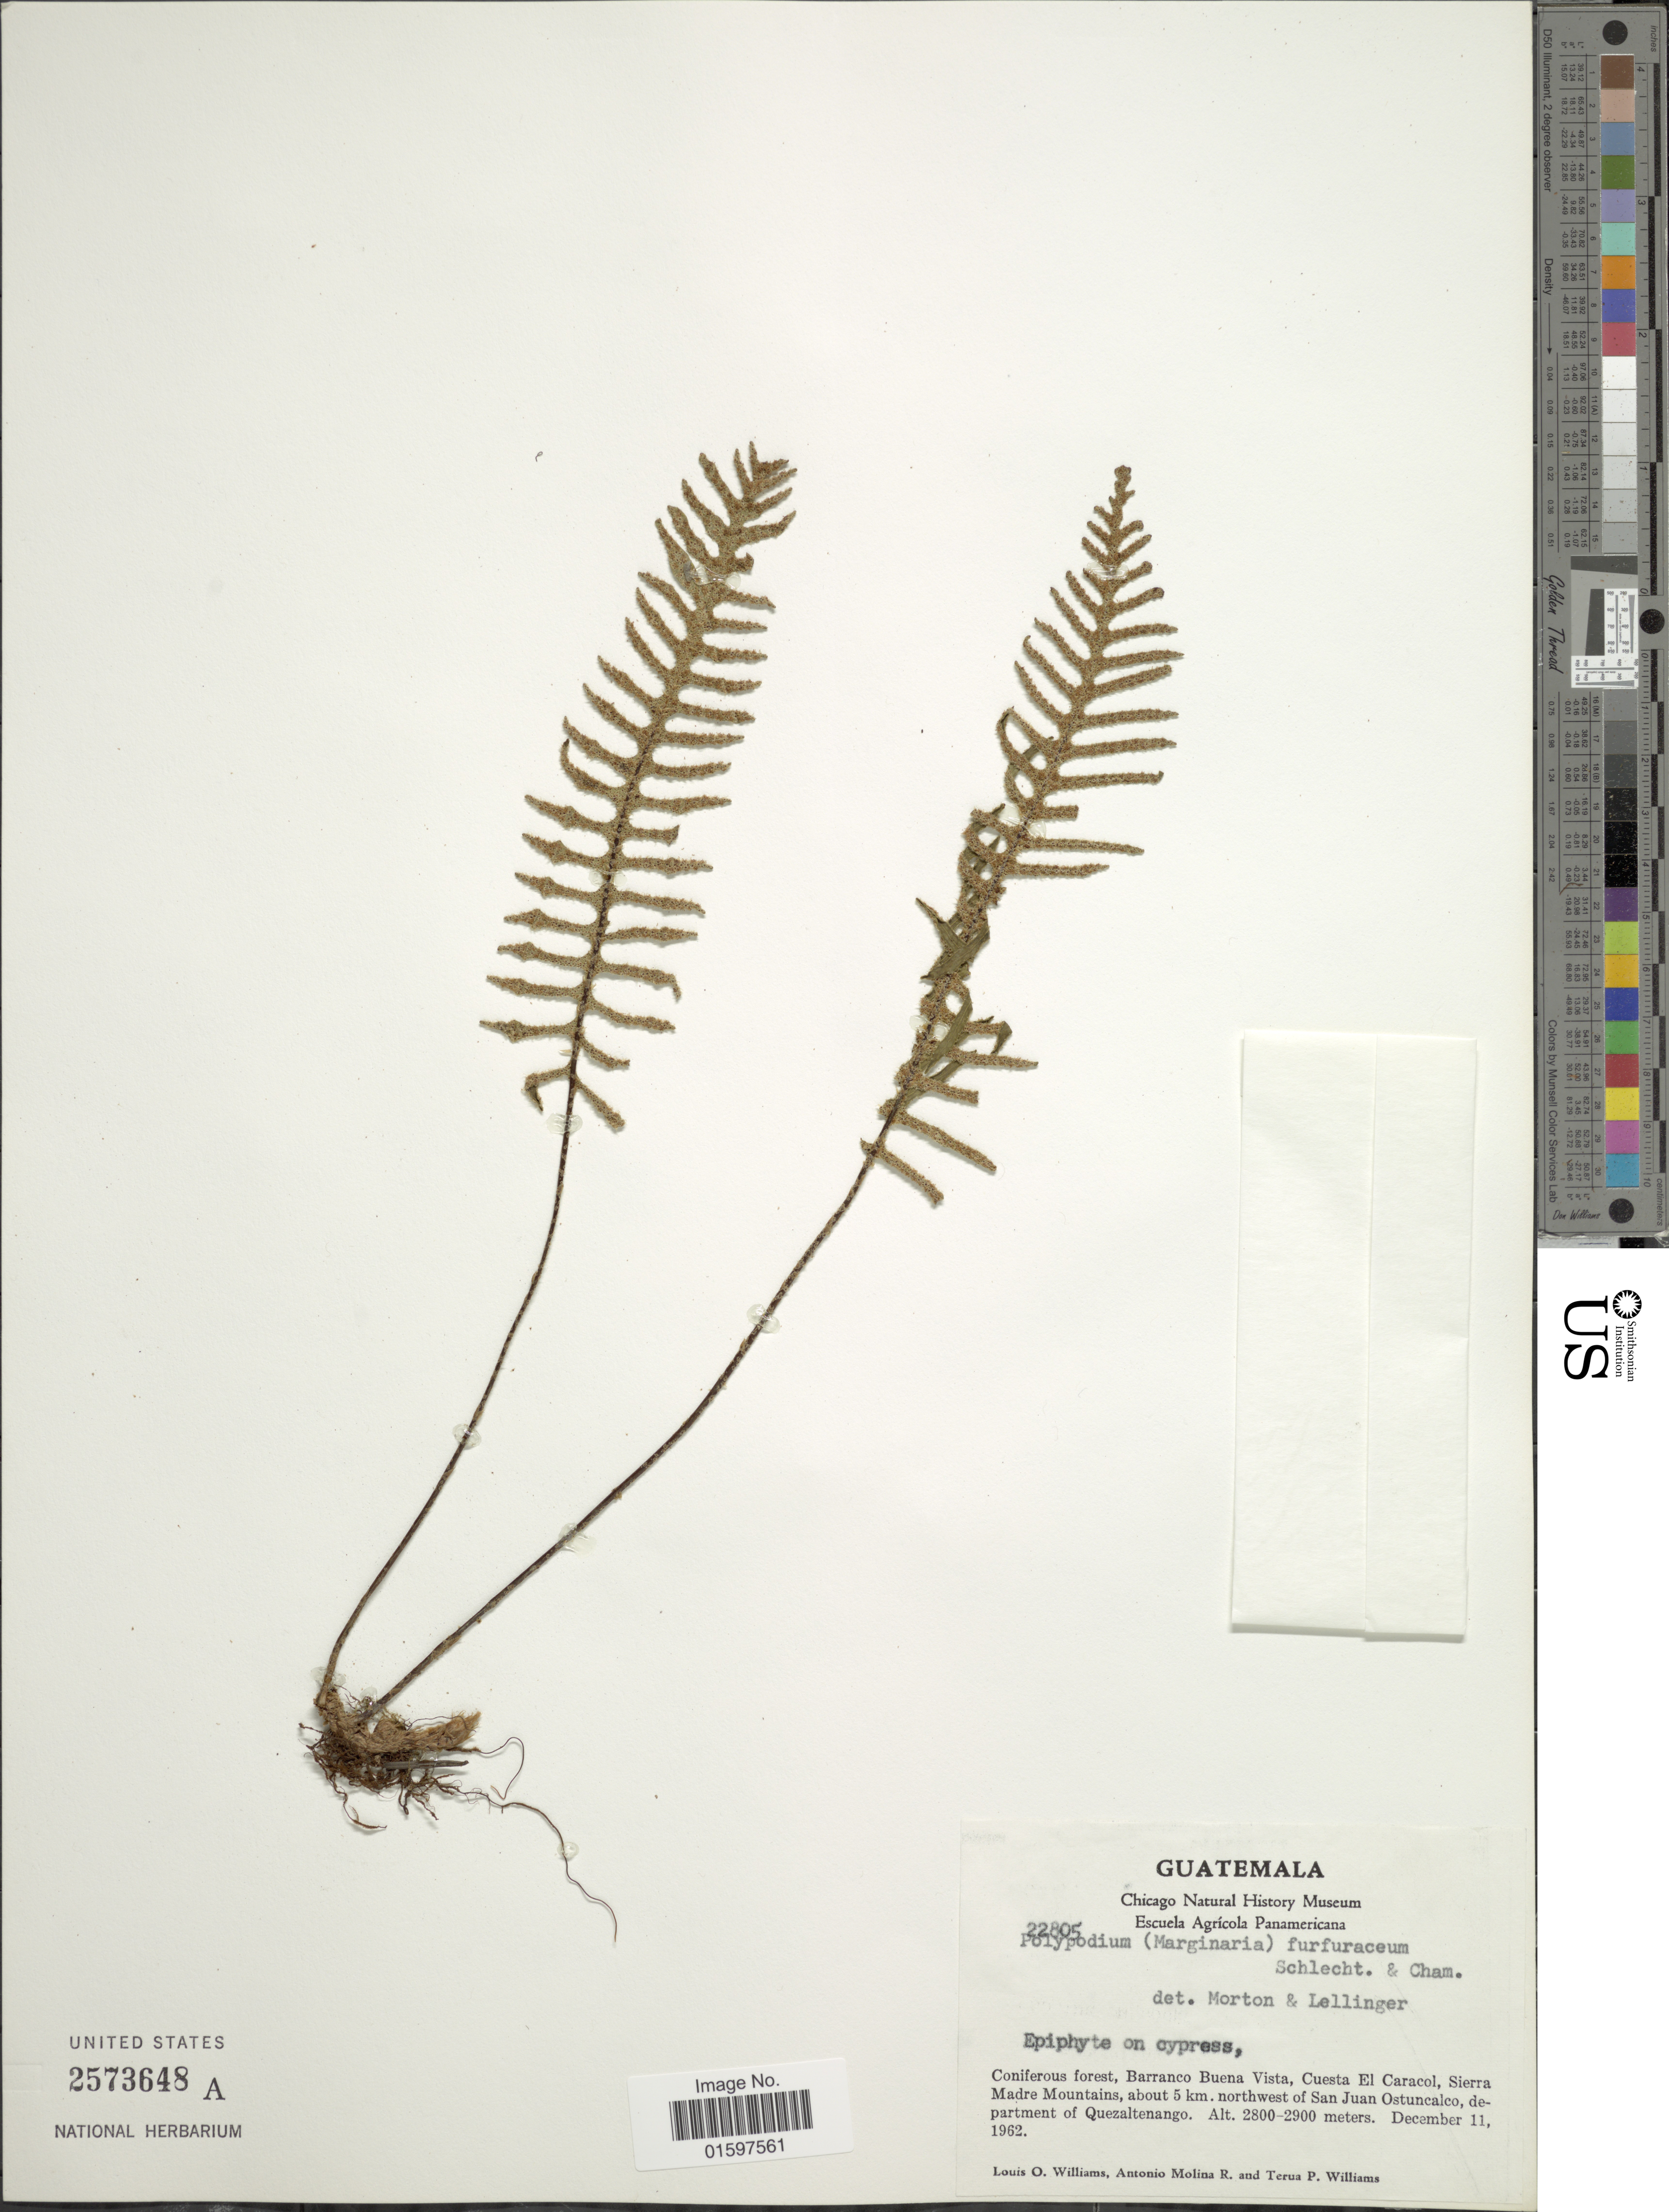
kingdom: Plantae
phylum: Tracheophyta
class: Polypodiopsida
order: Polypodiales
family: Polypodiaceae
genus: Pleopeltis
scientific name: Pleopeltis furfuracea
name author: (Schltdl. & Cham.) A.R. Sm. & Tejero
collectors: L. O. Williams, A. Molina R. & T. P. Williams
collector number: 22805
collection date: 1962-12-11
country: Guatemala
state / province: Quetzaltenango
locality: Coniferous forest, Barranco Buena Vista, Cuesta El Caracol, Sierra Madre Mountains, about 5km. northwest of San Juan Ostuncalcon, department of Quezaltenango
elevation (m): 2800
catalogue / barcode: US 2573648A